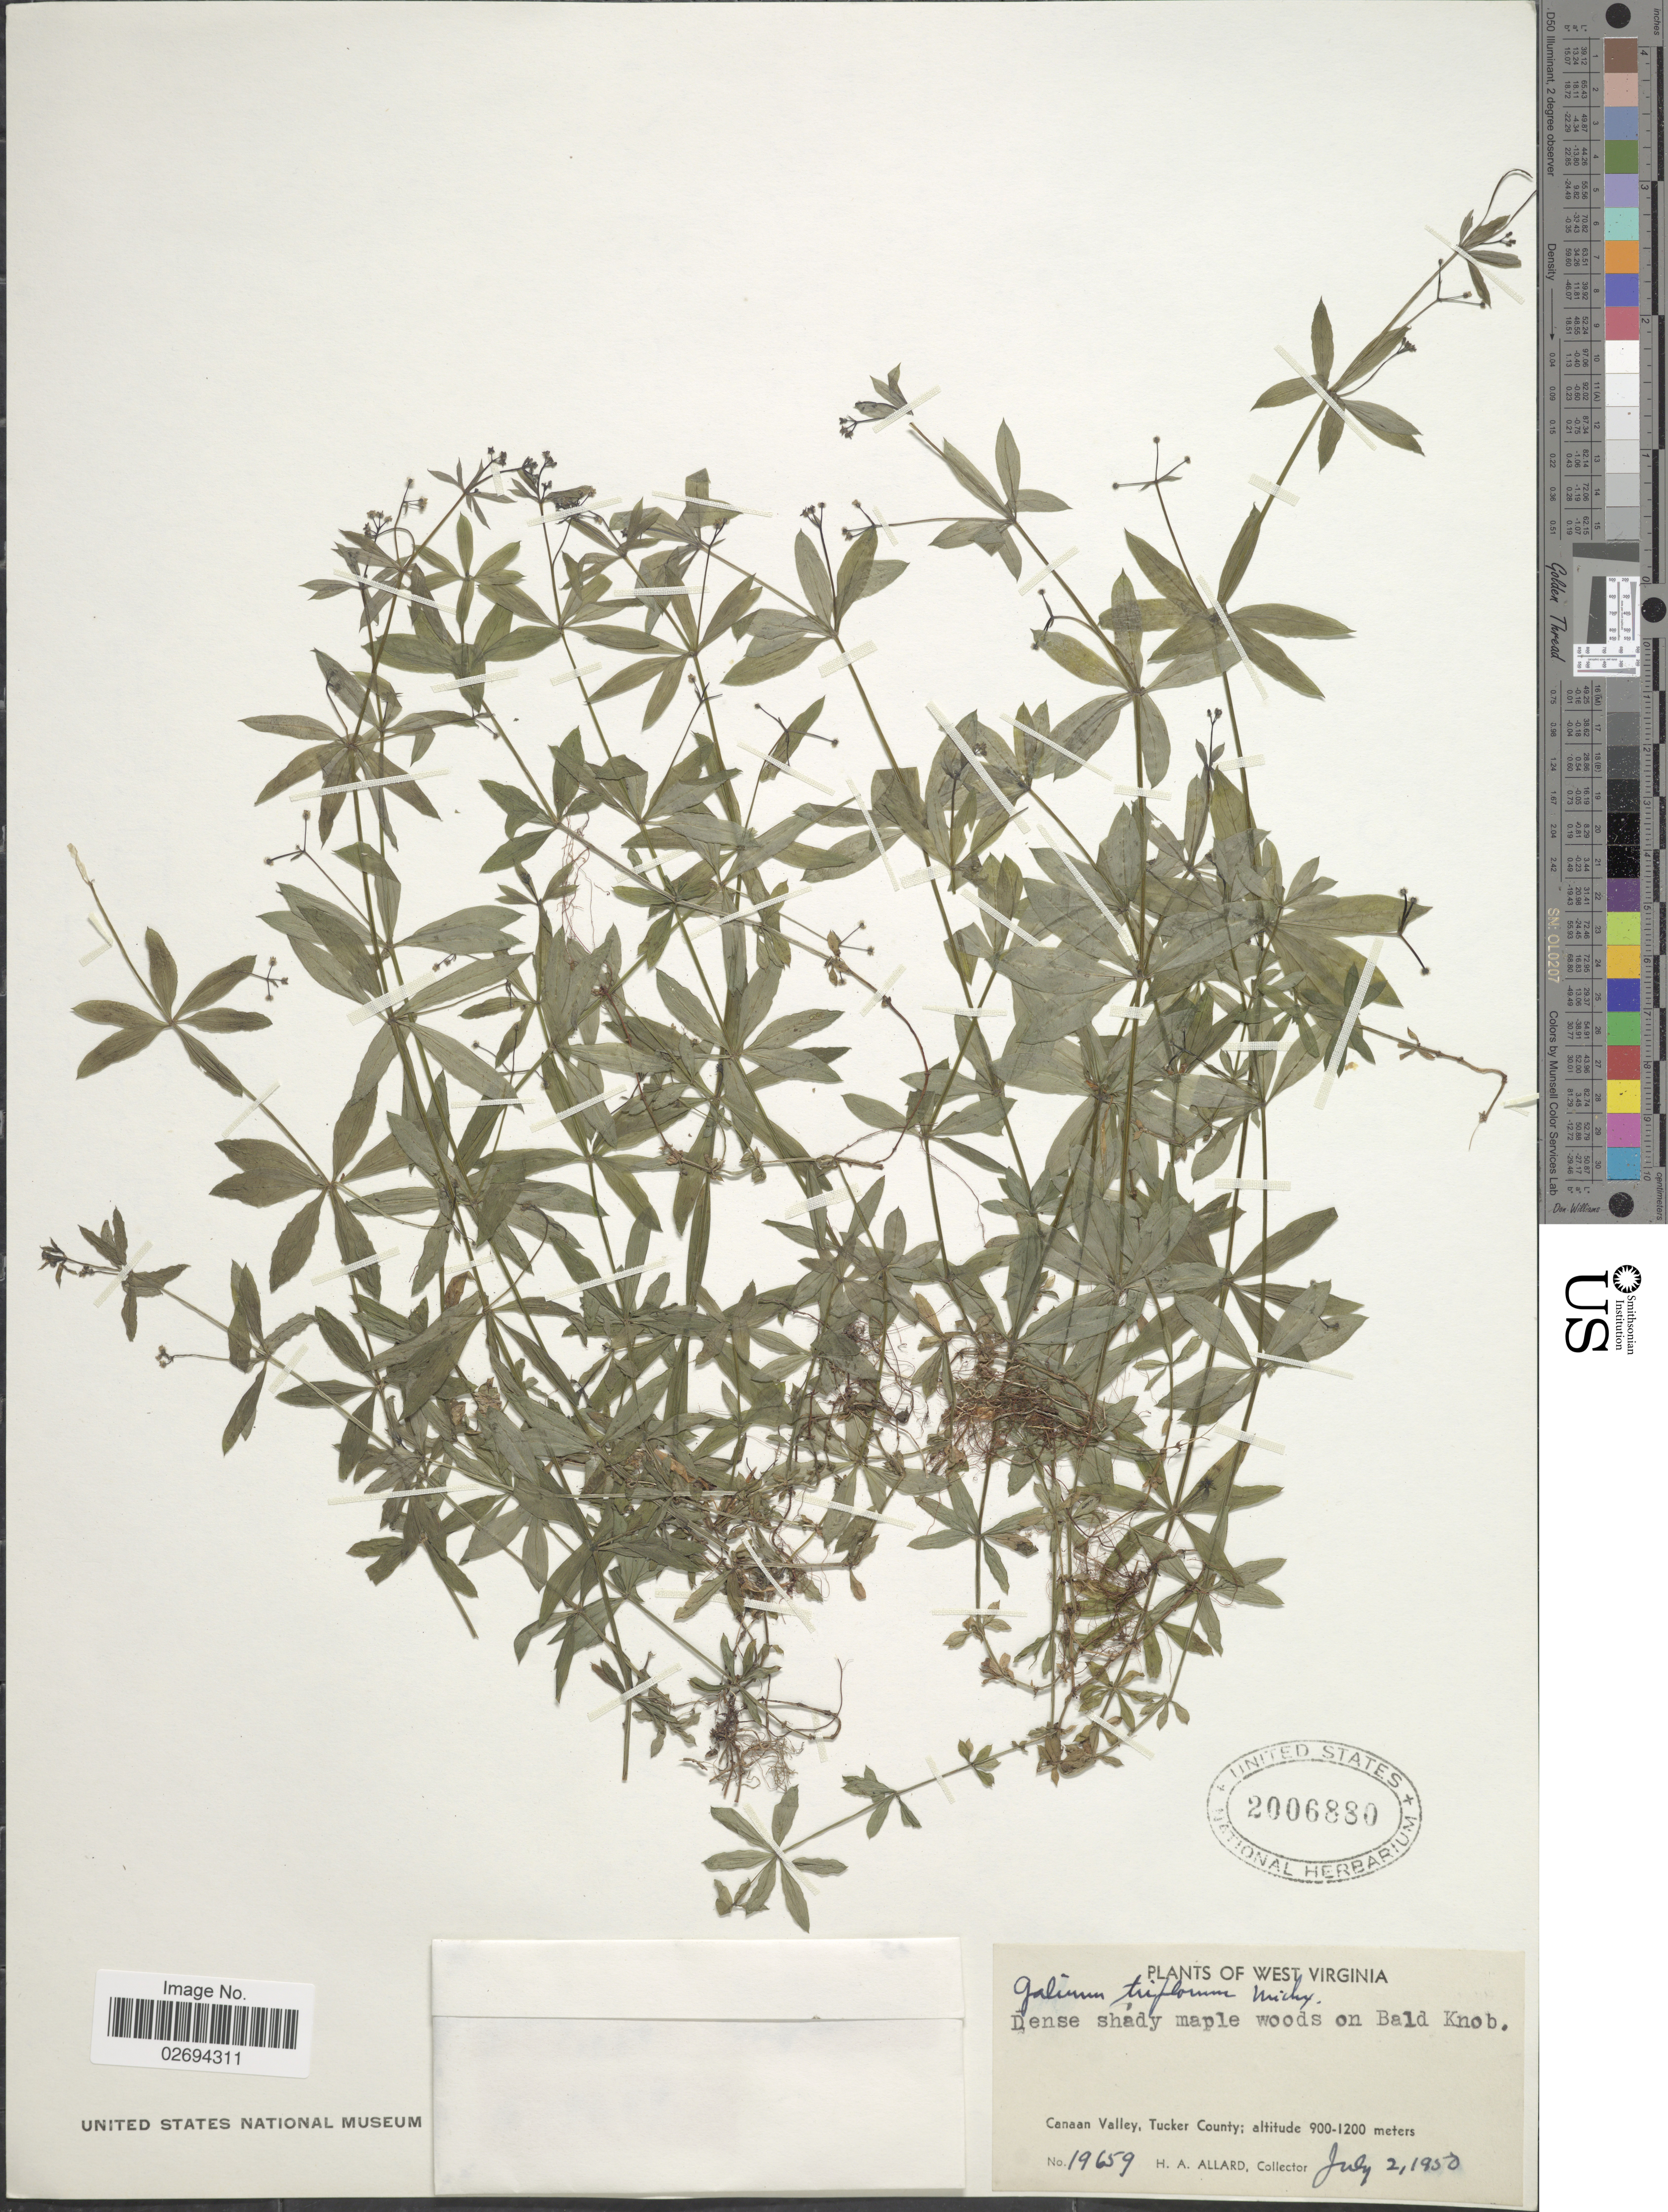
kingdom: Plantae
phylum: Tracheophyta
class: Magnoliopsida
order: Gentianales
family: Rubiaceae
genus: Galium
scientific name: Galium triflorum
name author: Michx.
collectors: H. A. Allard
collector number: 19659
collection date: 1950-07-02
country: United States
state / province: West Virginia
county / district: Tucker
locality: Dense shady maple woods on Bald Knob. Canaan Valley, Tucker County.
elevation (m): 900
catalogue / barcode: US 2006880